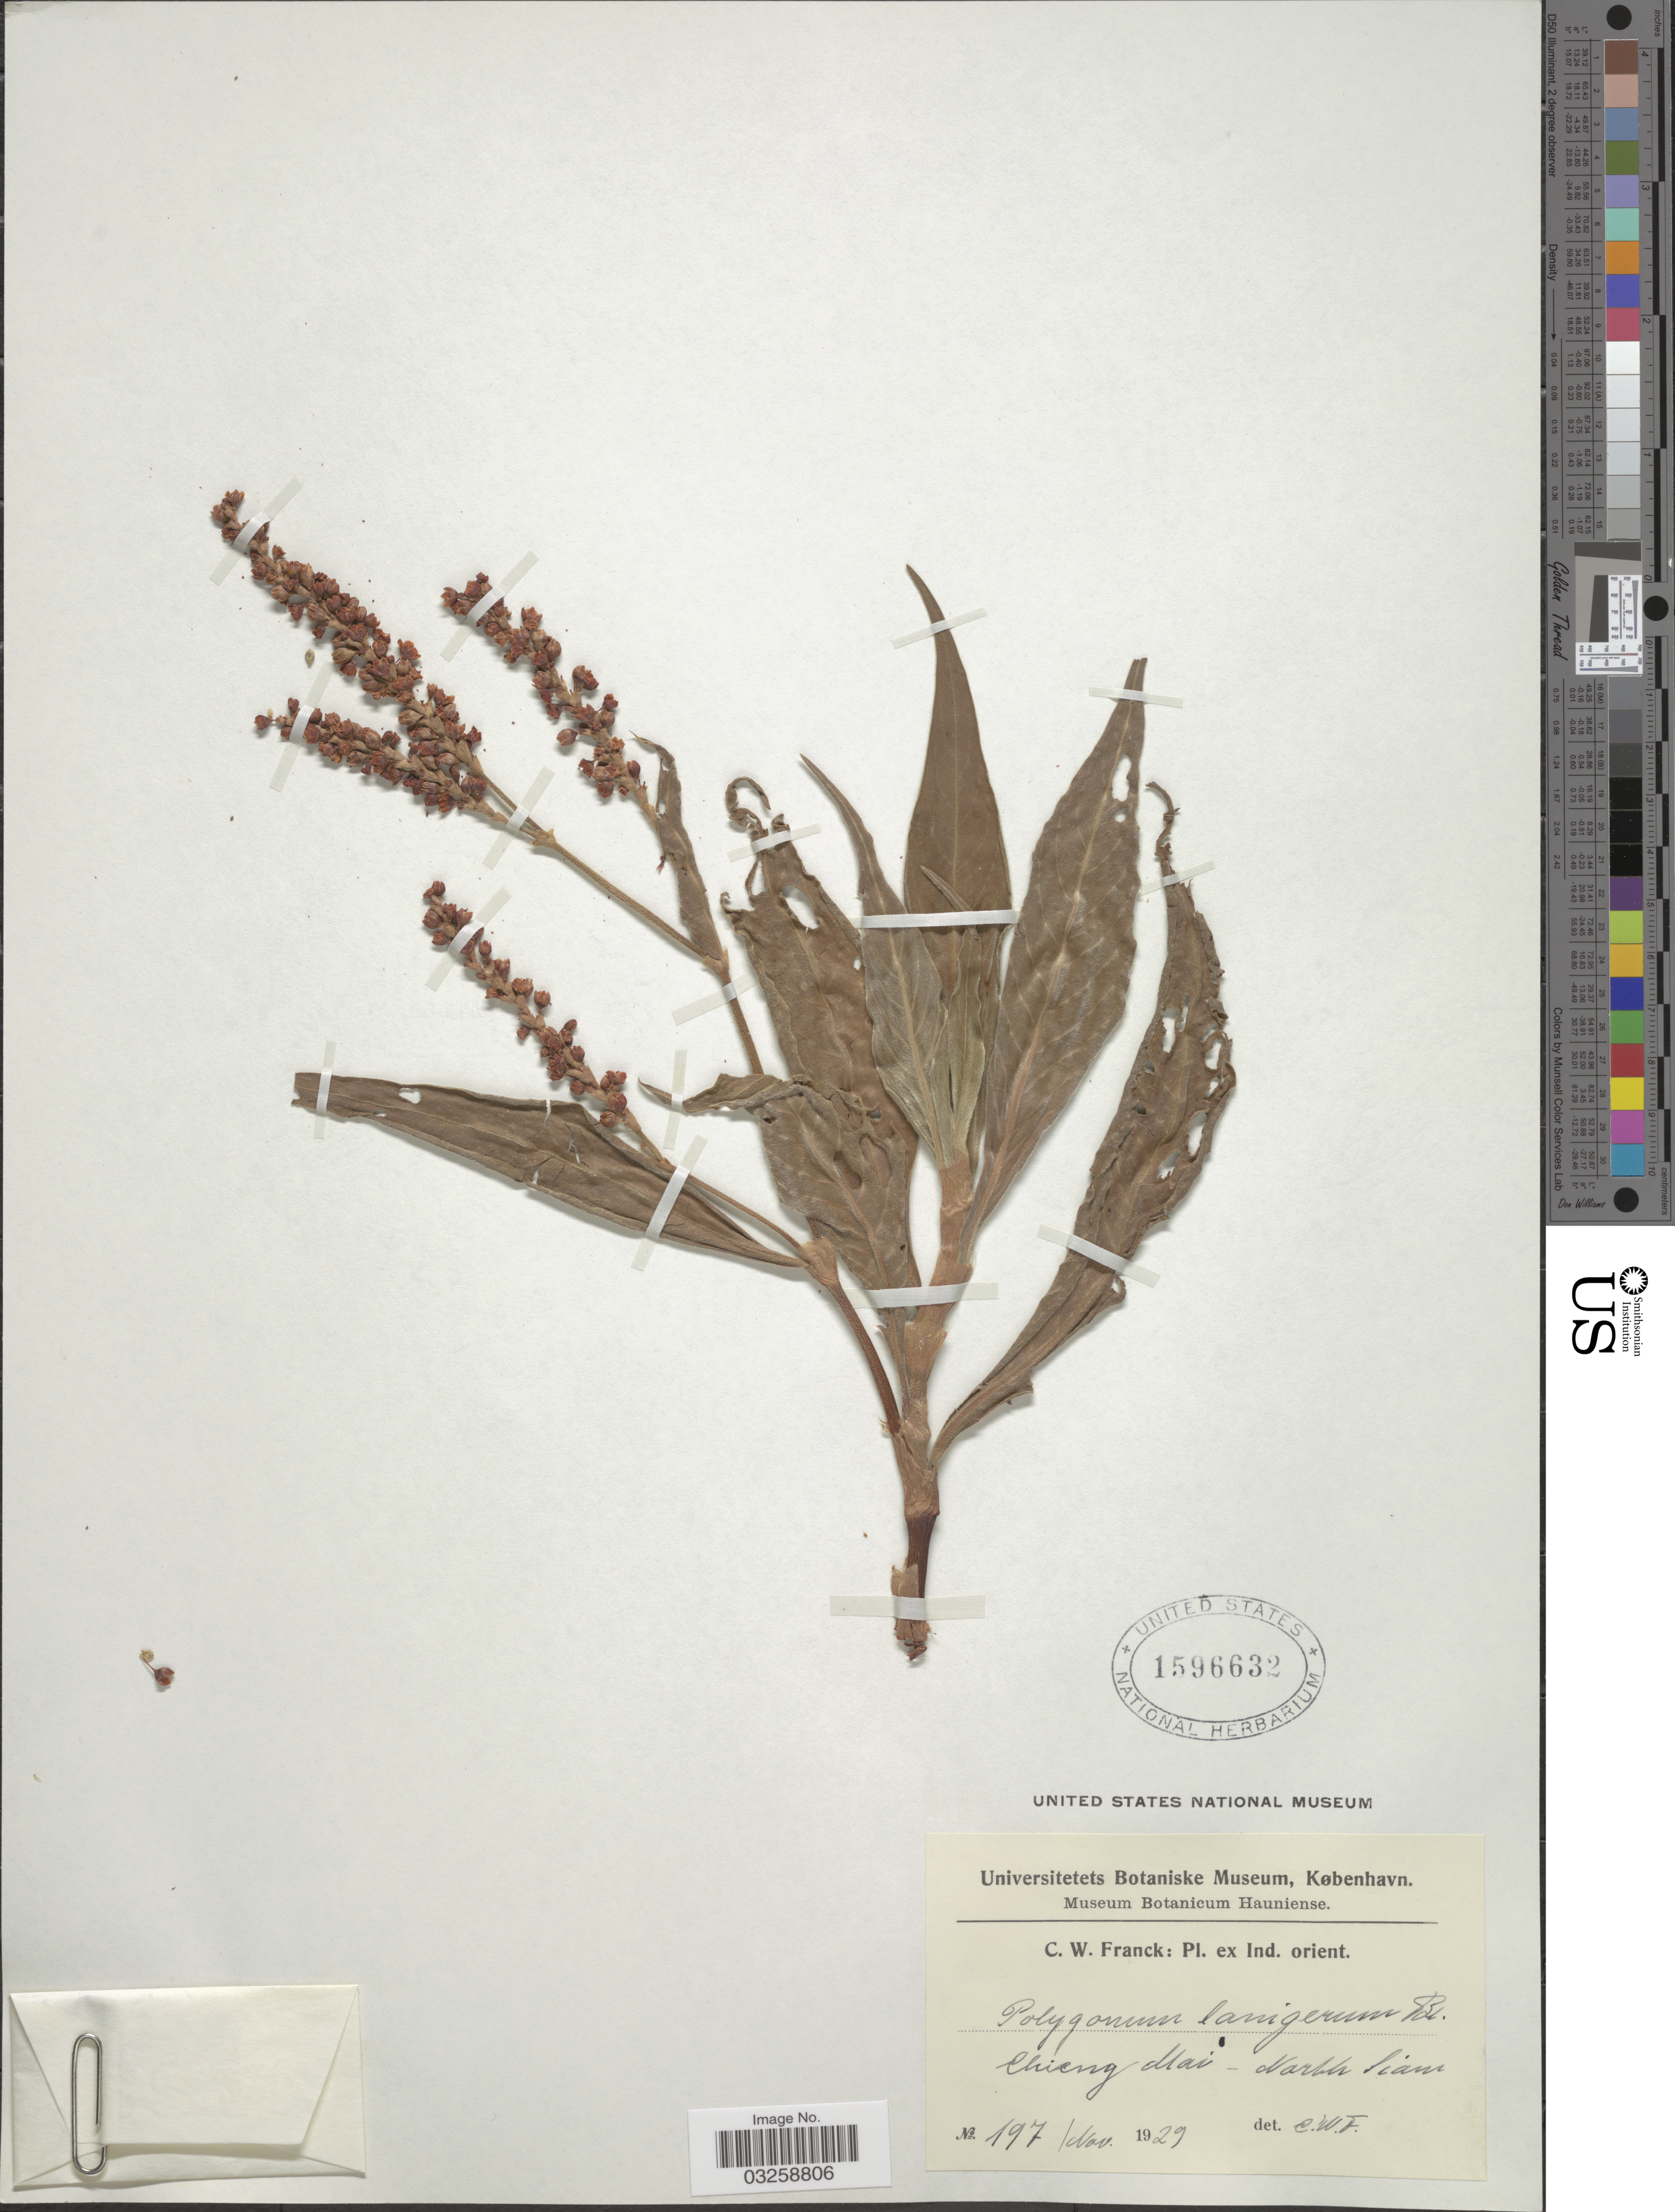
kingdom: Plantae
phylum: Tracheophyta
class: Magnoliopsida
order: Caryophyllales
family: Polygonaceae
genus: Polygonum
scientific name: Polygonum lanigerum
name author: R. Br.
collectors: C. Franck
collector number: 197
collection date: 1929-11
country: Thailand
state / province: Chiang Mai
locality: Chiang Mai - North [interpreted] Siam.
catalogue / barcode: US 1596632